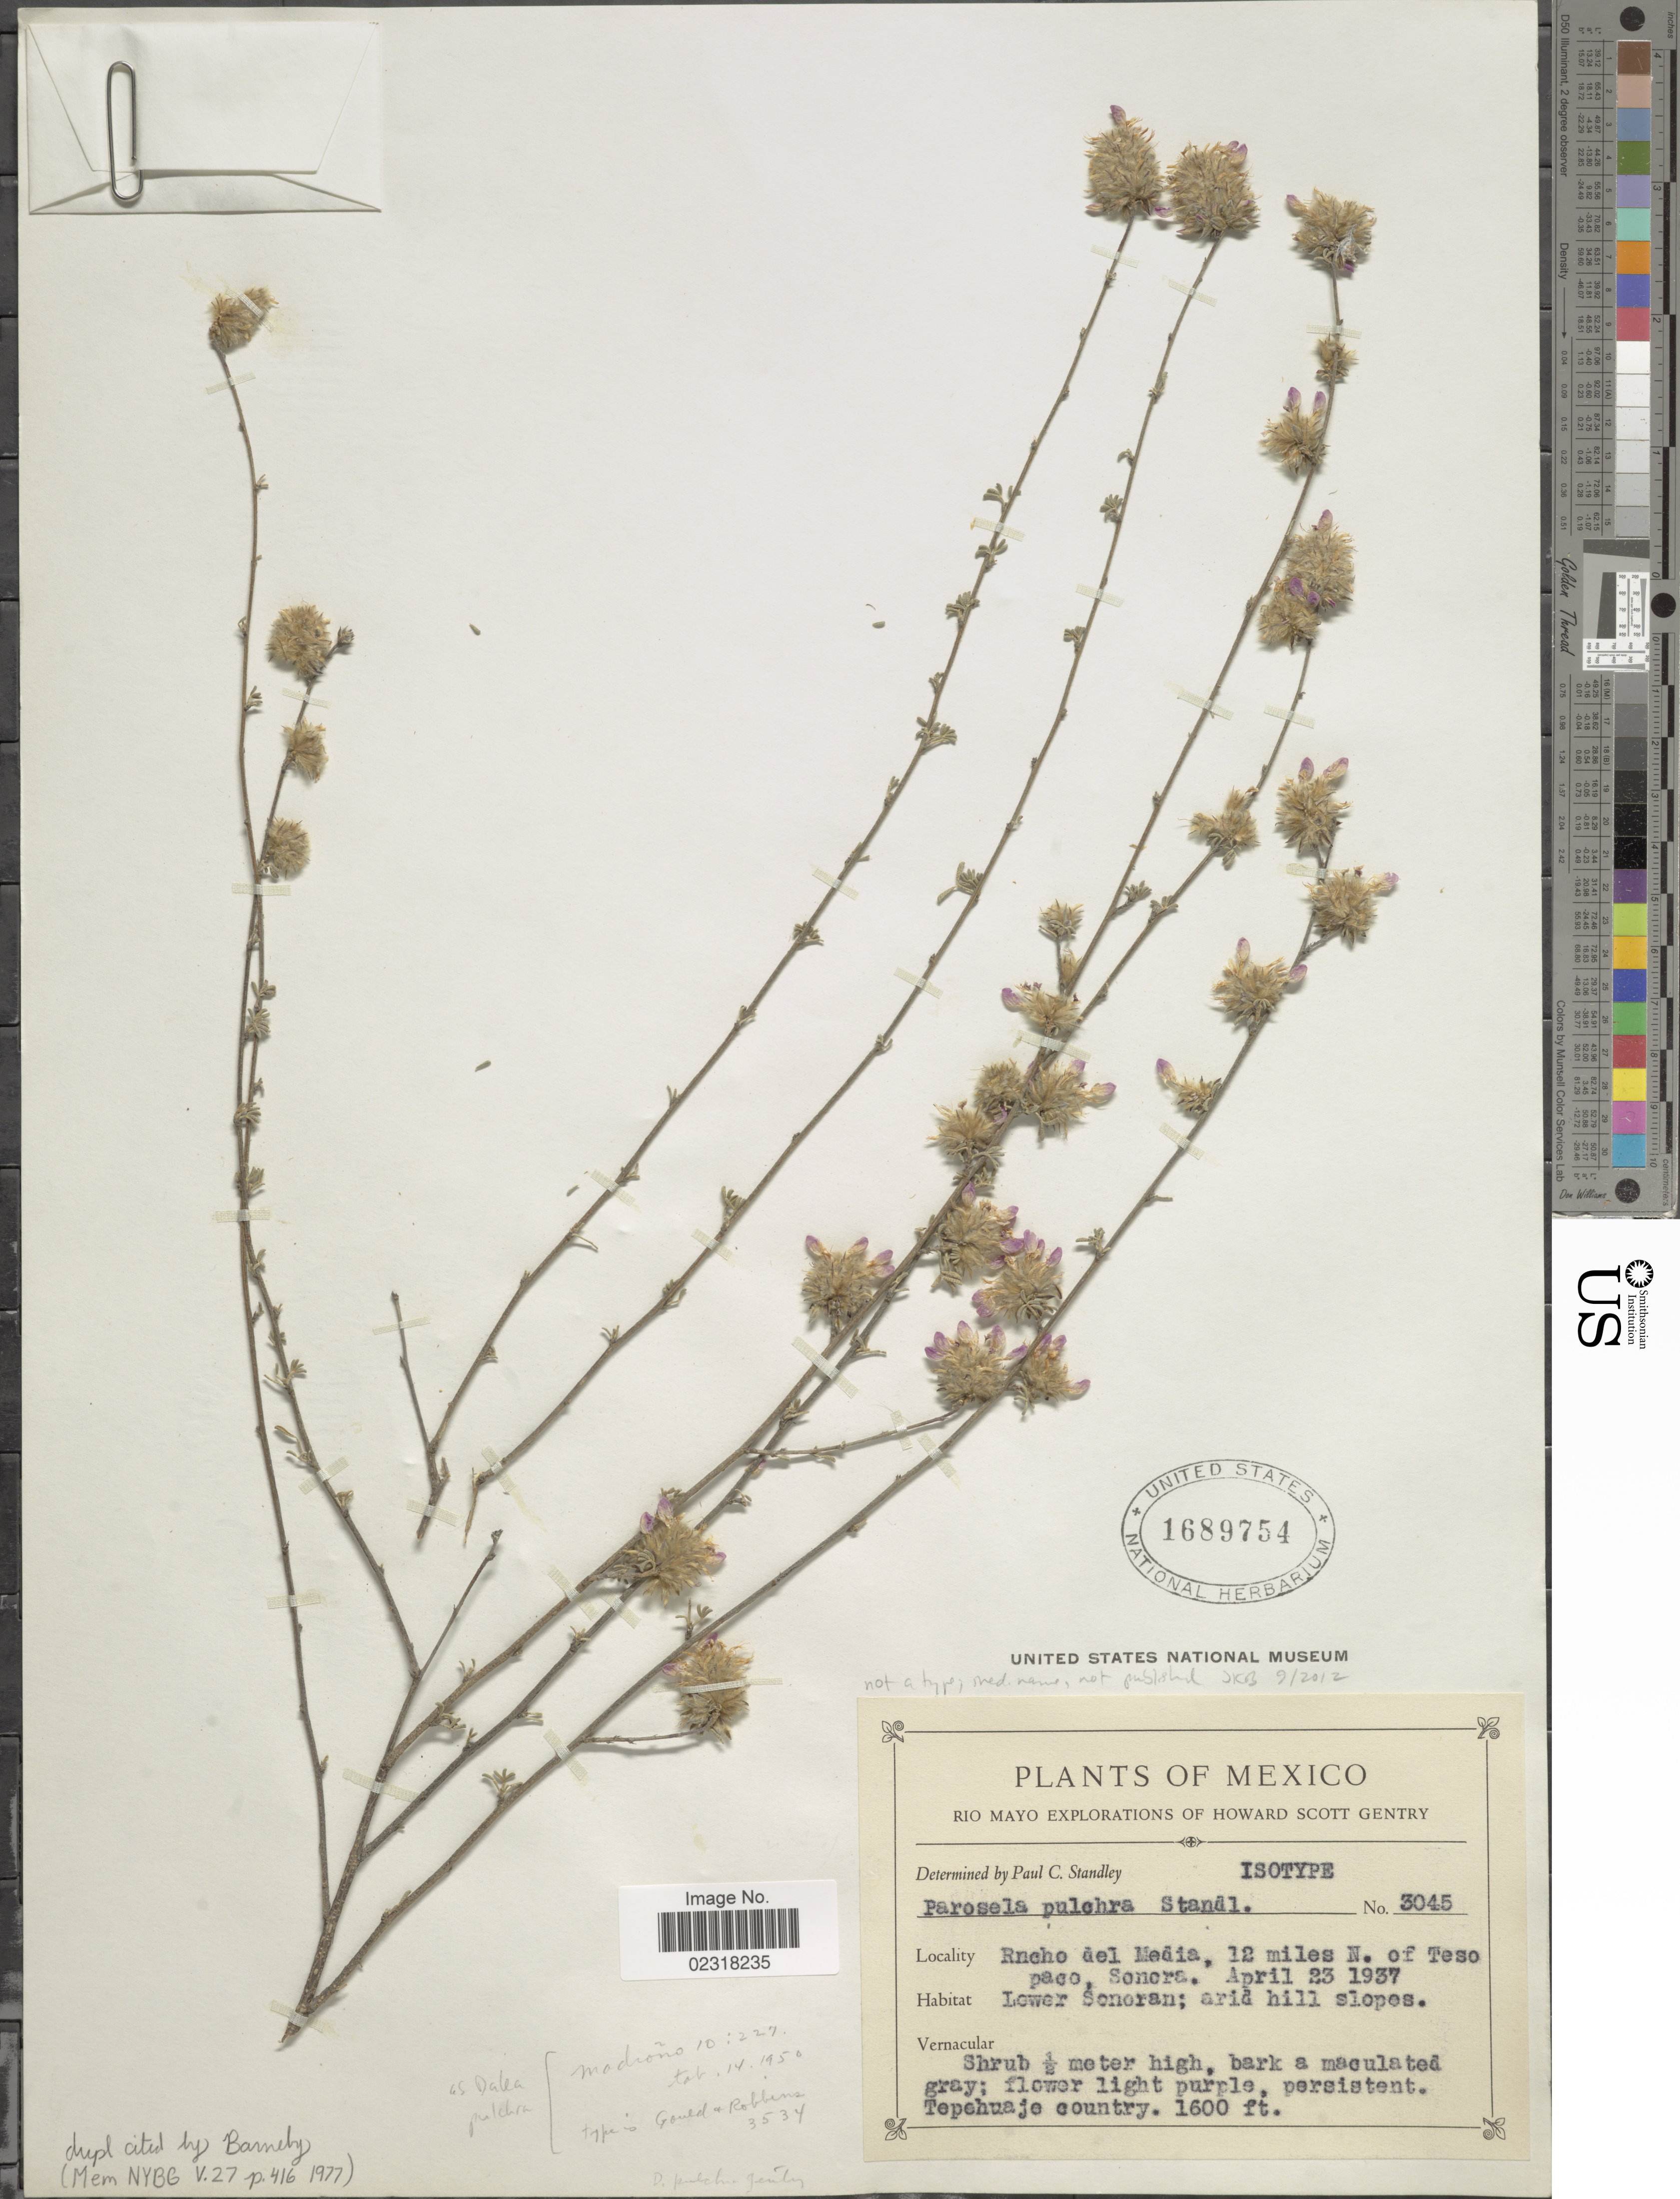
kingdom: Plantae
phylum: Tracheophyta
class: Magnoliopsida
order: Fabales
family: Fabaceae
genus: Dalea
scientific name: Dalea pulchra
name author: Gentry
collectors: H. S. Gentry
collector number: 3045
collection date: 1937-04-23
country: Mexico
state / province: Sonora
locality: Rio Mayo, Rncho del Media, 12 miles N. of Teso paco, Lower Sonoran; arid hill slopes, Tepehuaje county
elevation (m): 488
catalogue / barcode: US 1689754